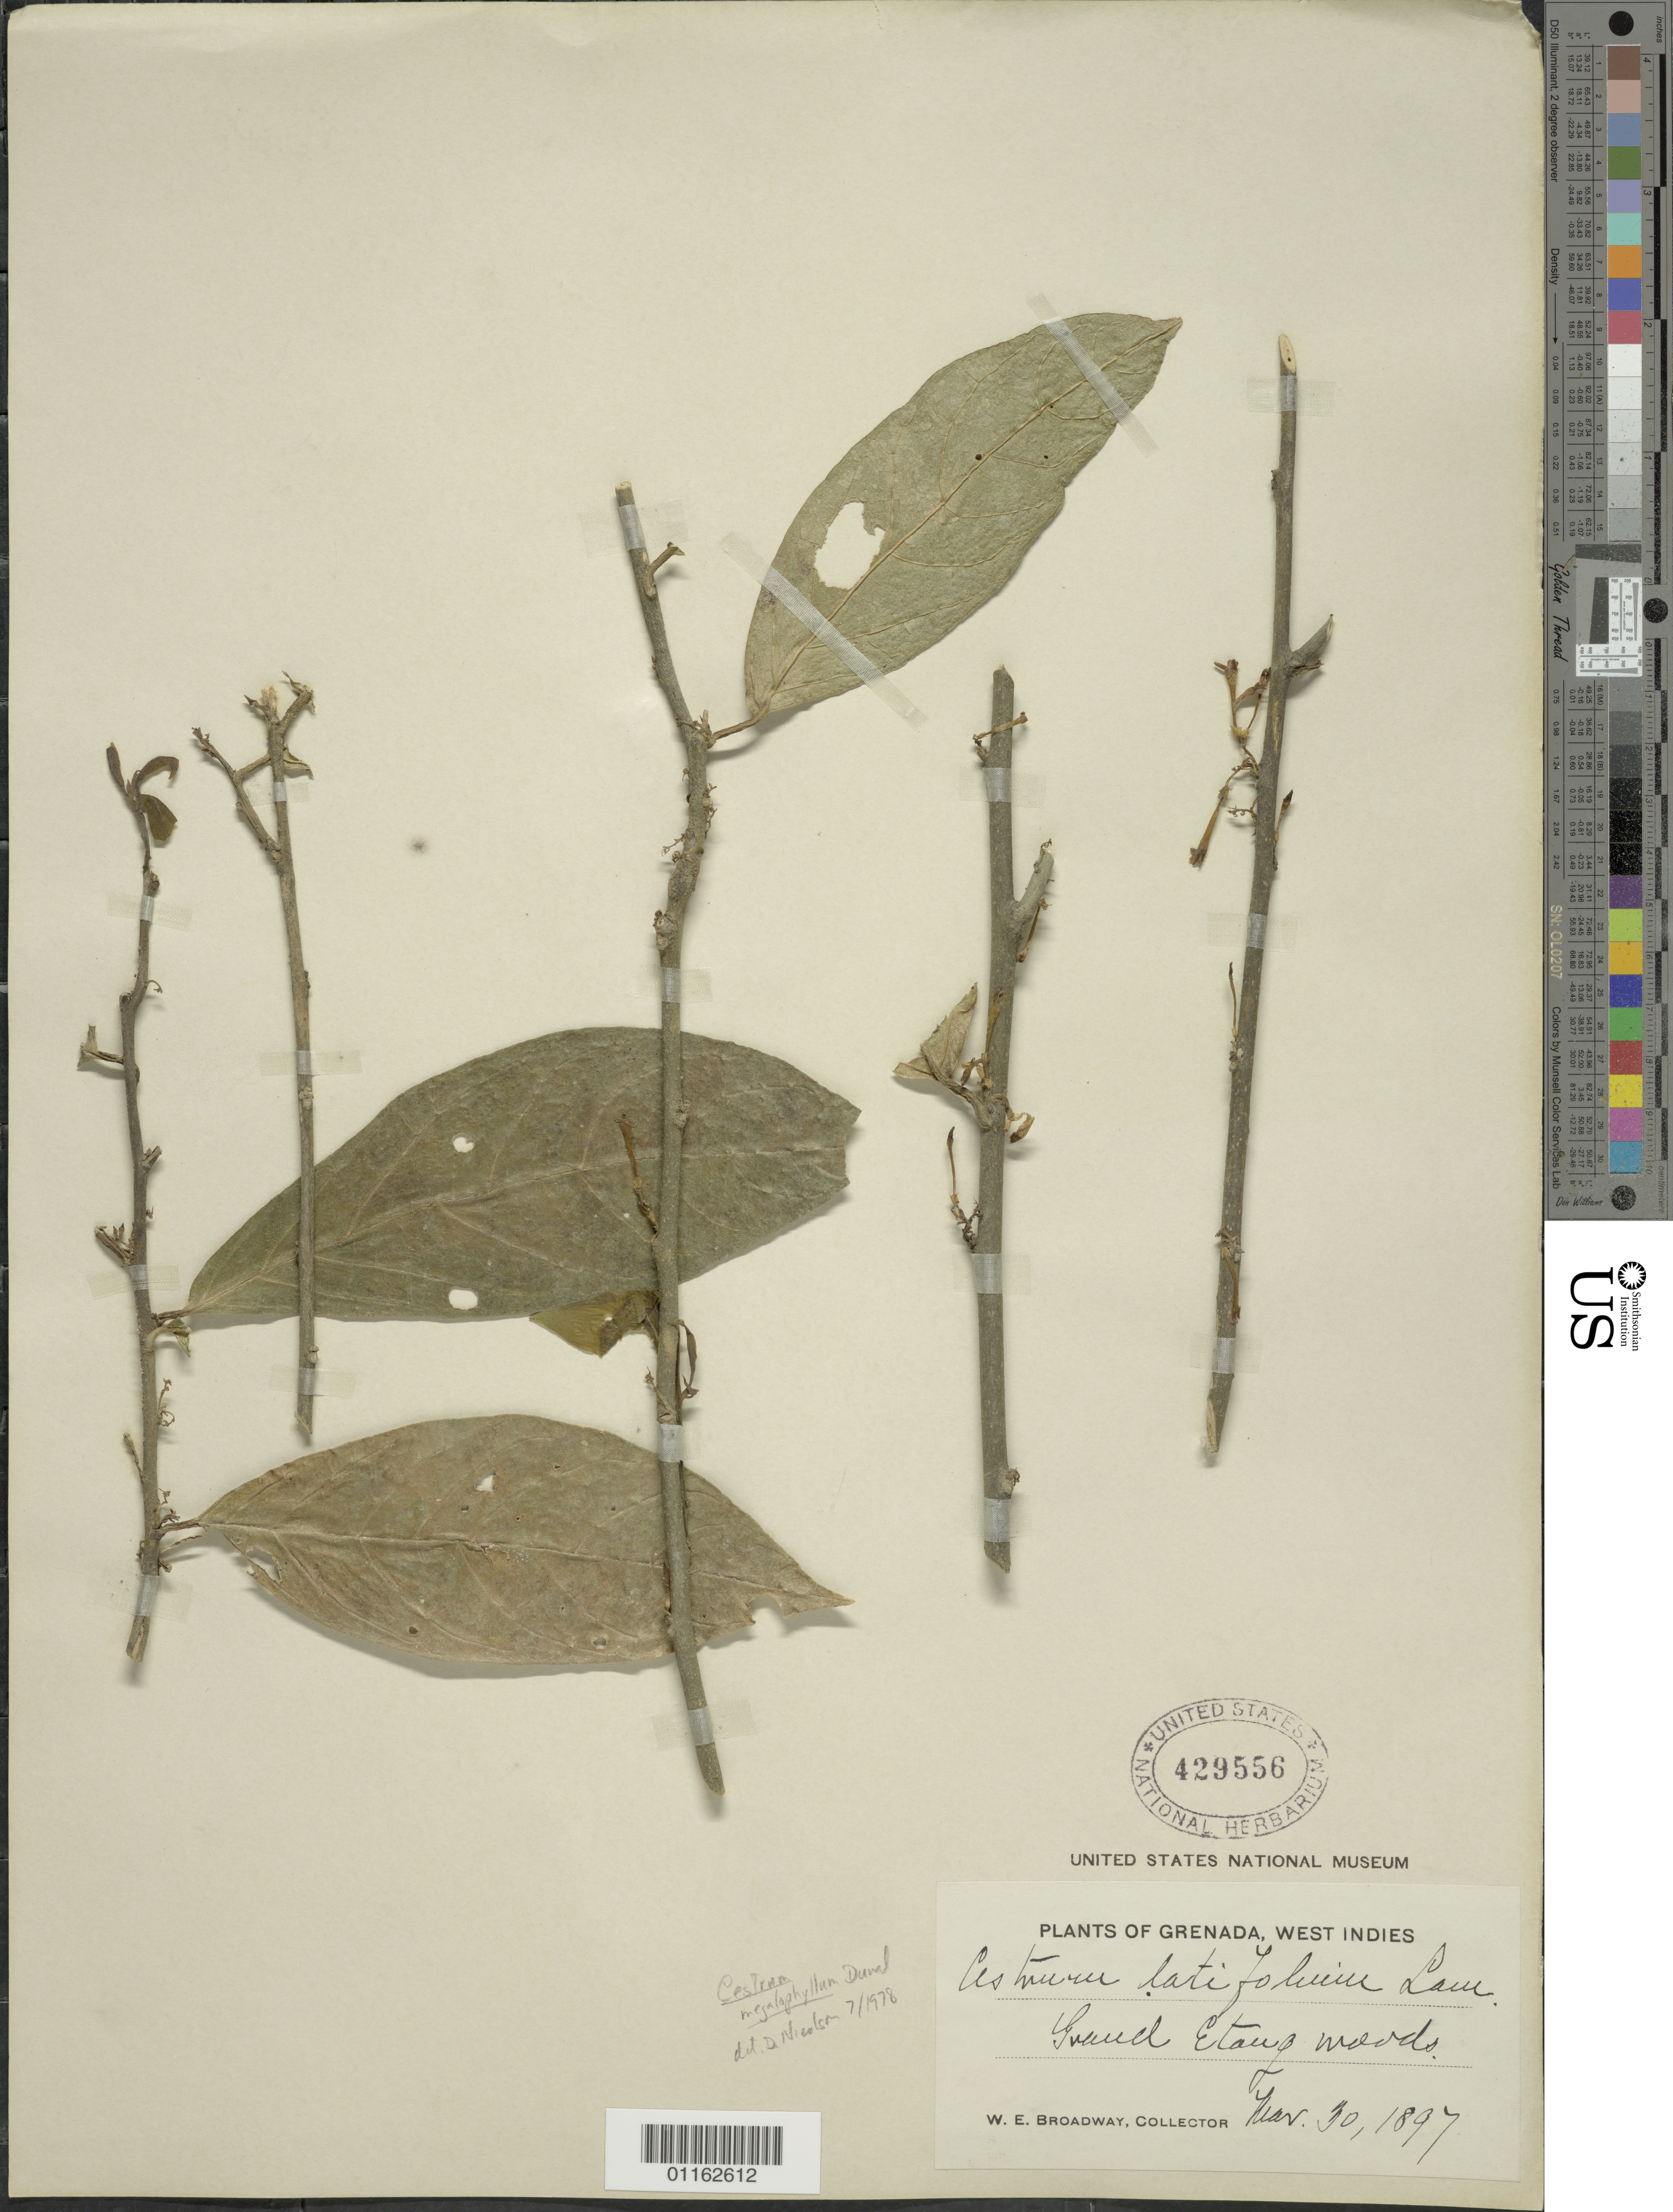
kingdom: Plantae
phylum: Tracheophyta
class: Magnoliopsida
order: Solanales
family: Solanaceae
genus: Cestrum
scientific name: Cestrum megalophyllum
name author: Dunal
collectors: W. E. Broadway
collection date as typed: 30 Nov 1897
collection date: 1897-11-30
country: Grenada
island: Grenada I.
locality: Grand Etang woods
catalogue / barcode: US 429556